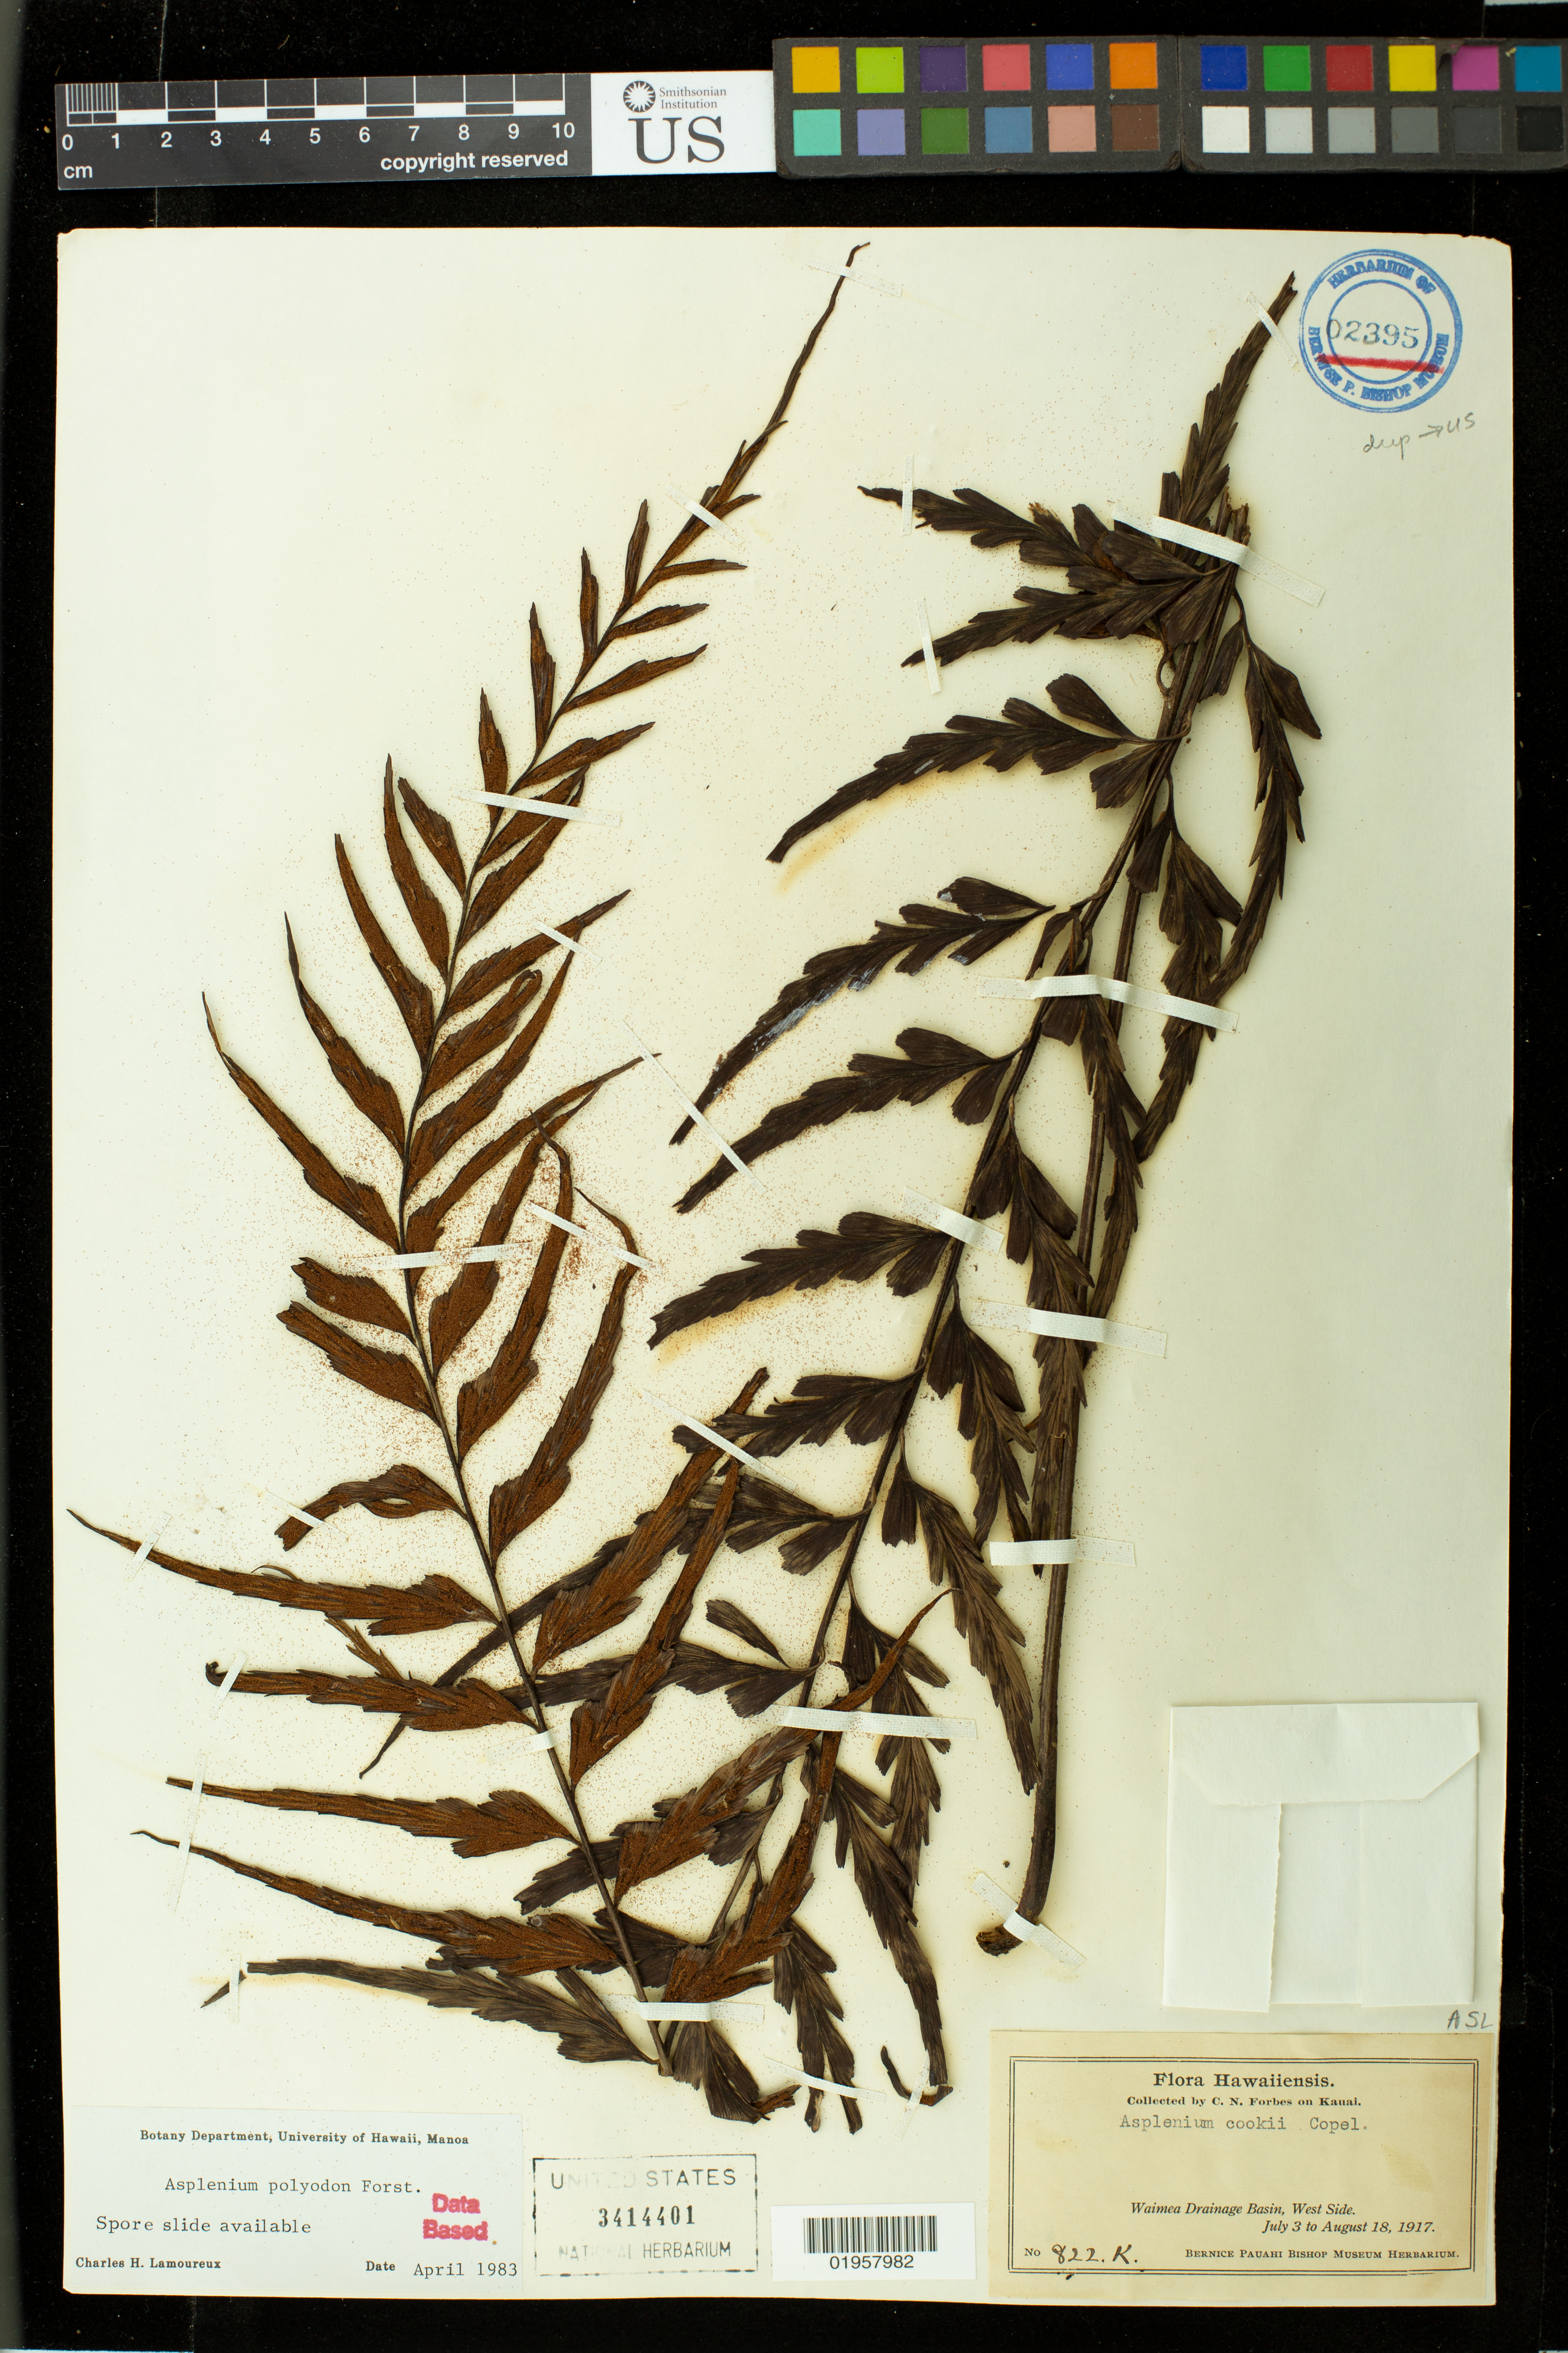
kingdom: Plantae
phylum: Tracheophyta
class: Polypodiopsida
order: Polypodiales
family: Aspleniaceae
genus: Asplenium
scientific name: Asplenium polyodon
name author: G. Forst.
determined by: Lamoureux, C. H.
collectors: C. N. Forbes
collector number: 822.K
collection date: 1917-07-03/1917-08-18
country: United States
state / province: Hawaii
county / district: Kauai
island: Kaua'i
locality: Waimea Drainage Basin, west side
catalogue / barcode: US 3414401